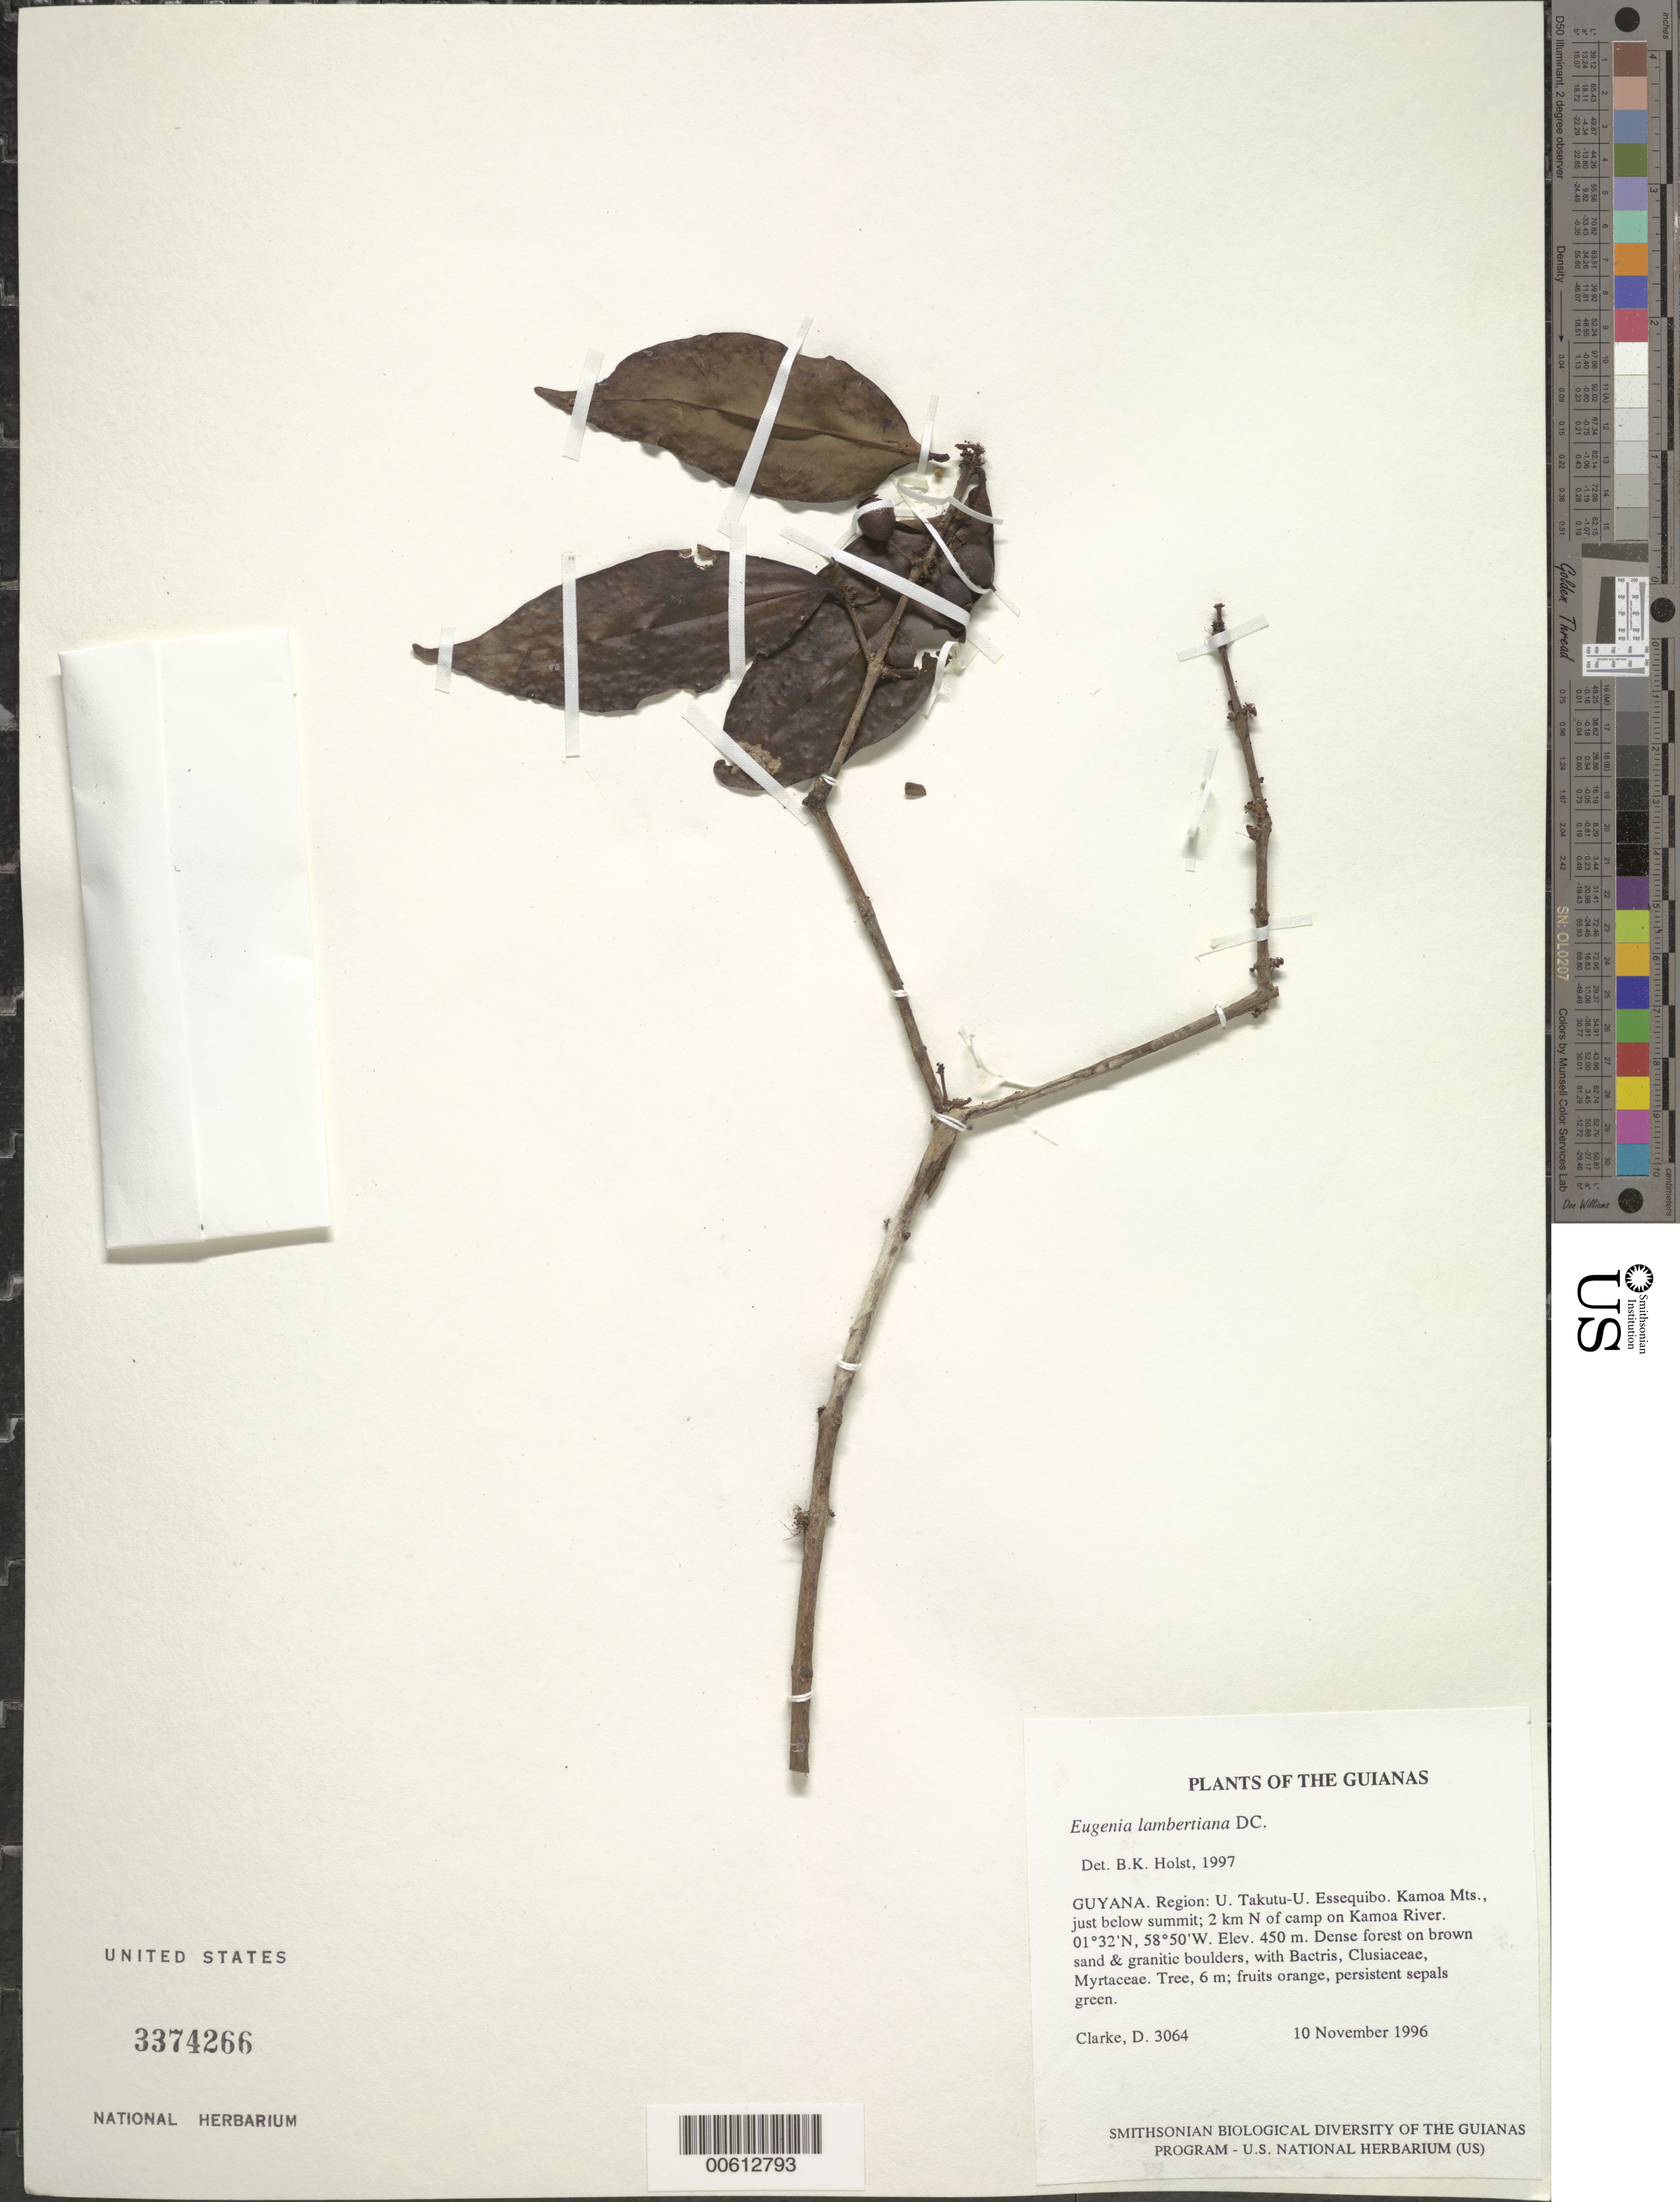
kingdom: Plantae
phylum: Tracheophyta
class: Magnoliopsida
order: Myrtales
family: Myrtaceae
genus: Eugenia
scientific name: Eugenia lambertiana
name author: DC.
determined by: Holst, Bruce K.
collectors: H. D. Clarke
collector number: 3064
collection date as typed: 10 November 1996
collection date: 1996-11-10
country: Guyana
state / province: U. Takutu-U. Essequibo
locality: Kamoa Mts., just below summit; 2 km N of camp on Kamoa River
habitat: Dense forest on brown sand & granitic boulders, with Bactris, Clusiaceae, Myrtaceae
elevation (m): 450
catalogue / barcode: US 3374266